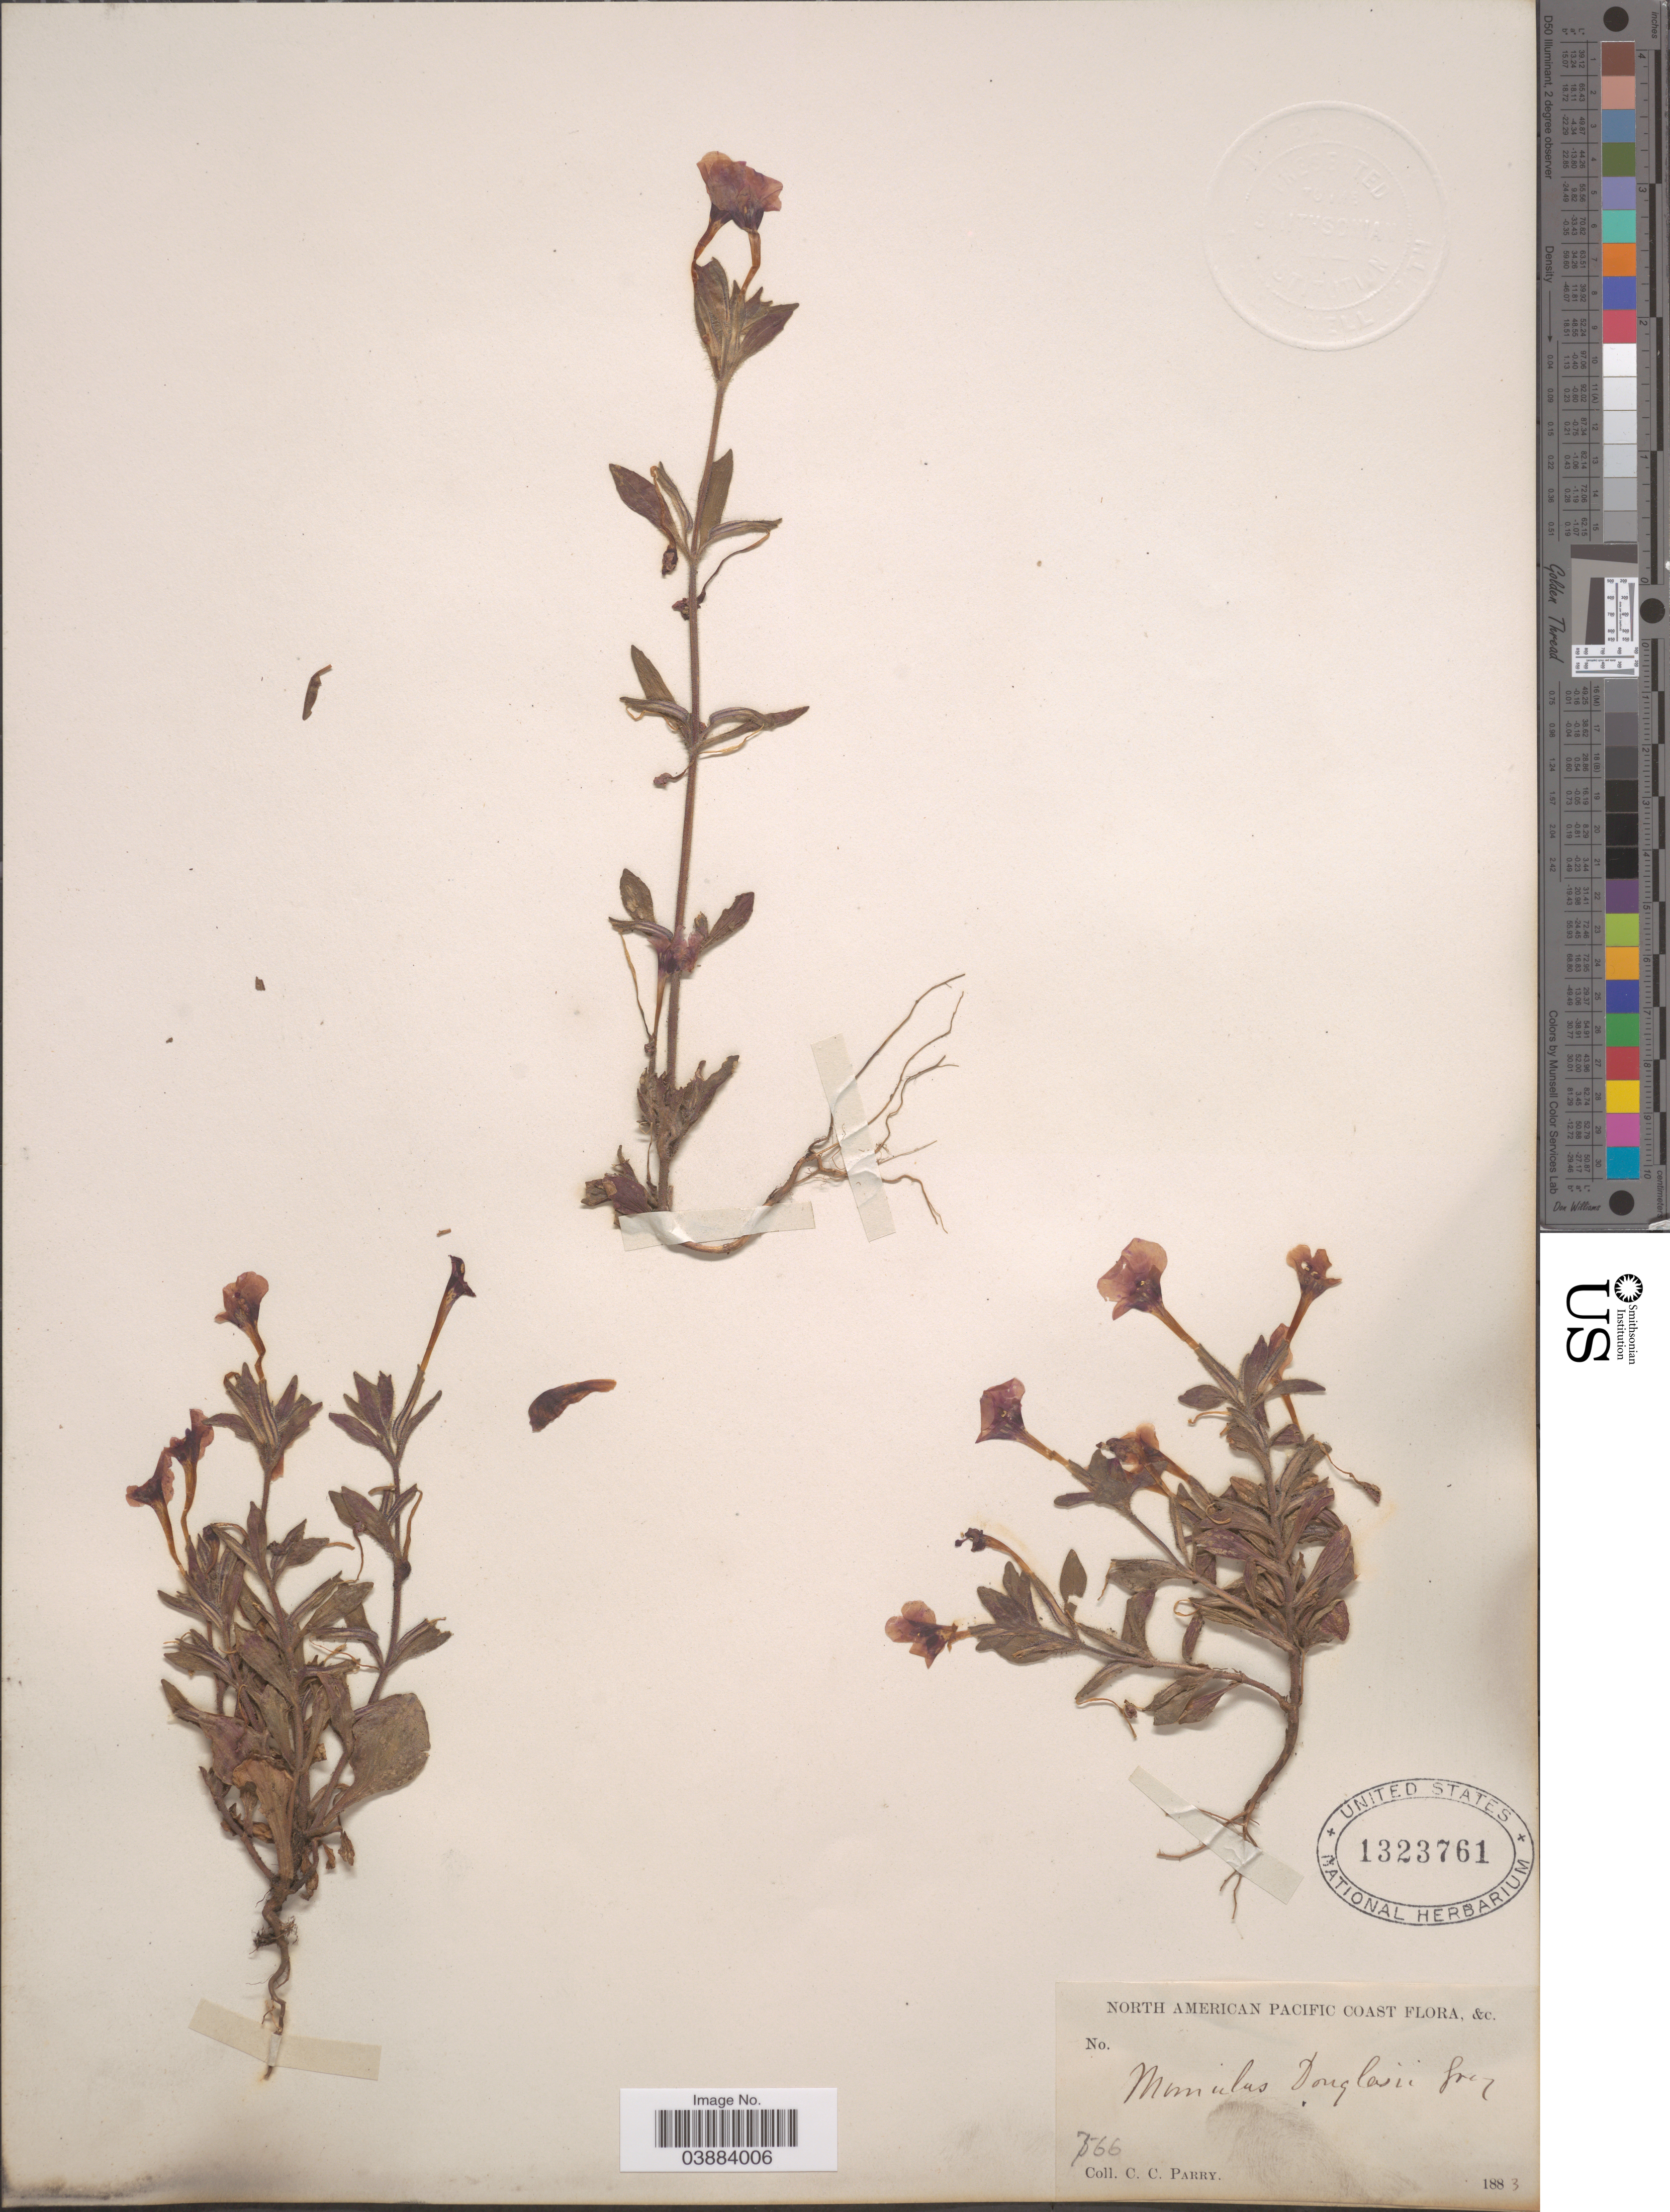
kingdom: Plantae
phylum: Tracheophyta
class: Magnoliopsida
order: Lamiales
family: Phrymaceae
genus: Eunanus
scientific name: Eunanus douglasii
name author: Benth.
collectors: C. C. Parry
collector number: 766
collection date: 1883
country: United States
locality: North American Pacifict Coast.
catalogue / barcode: US 1323761